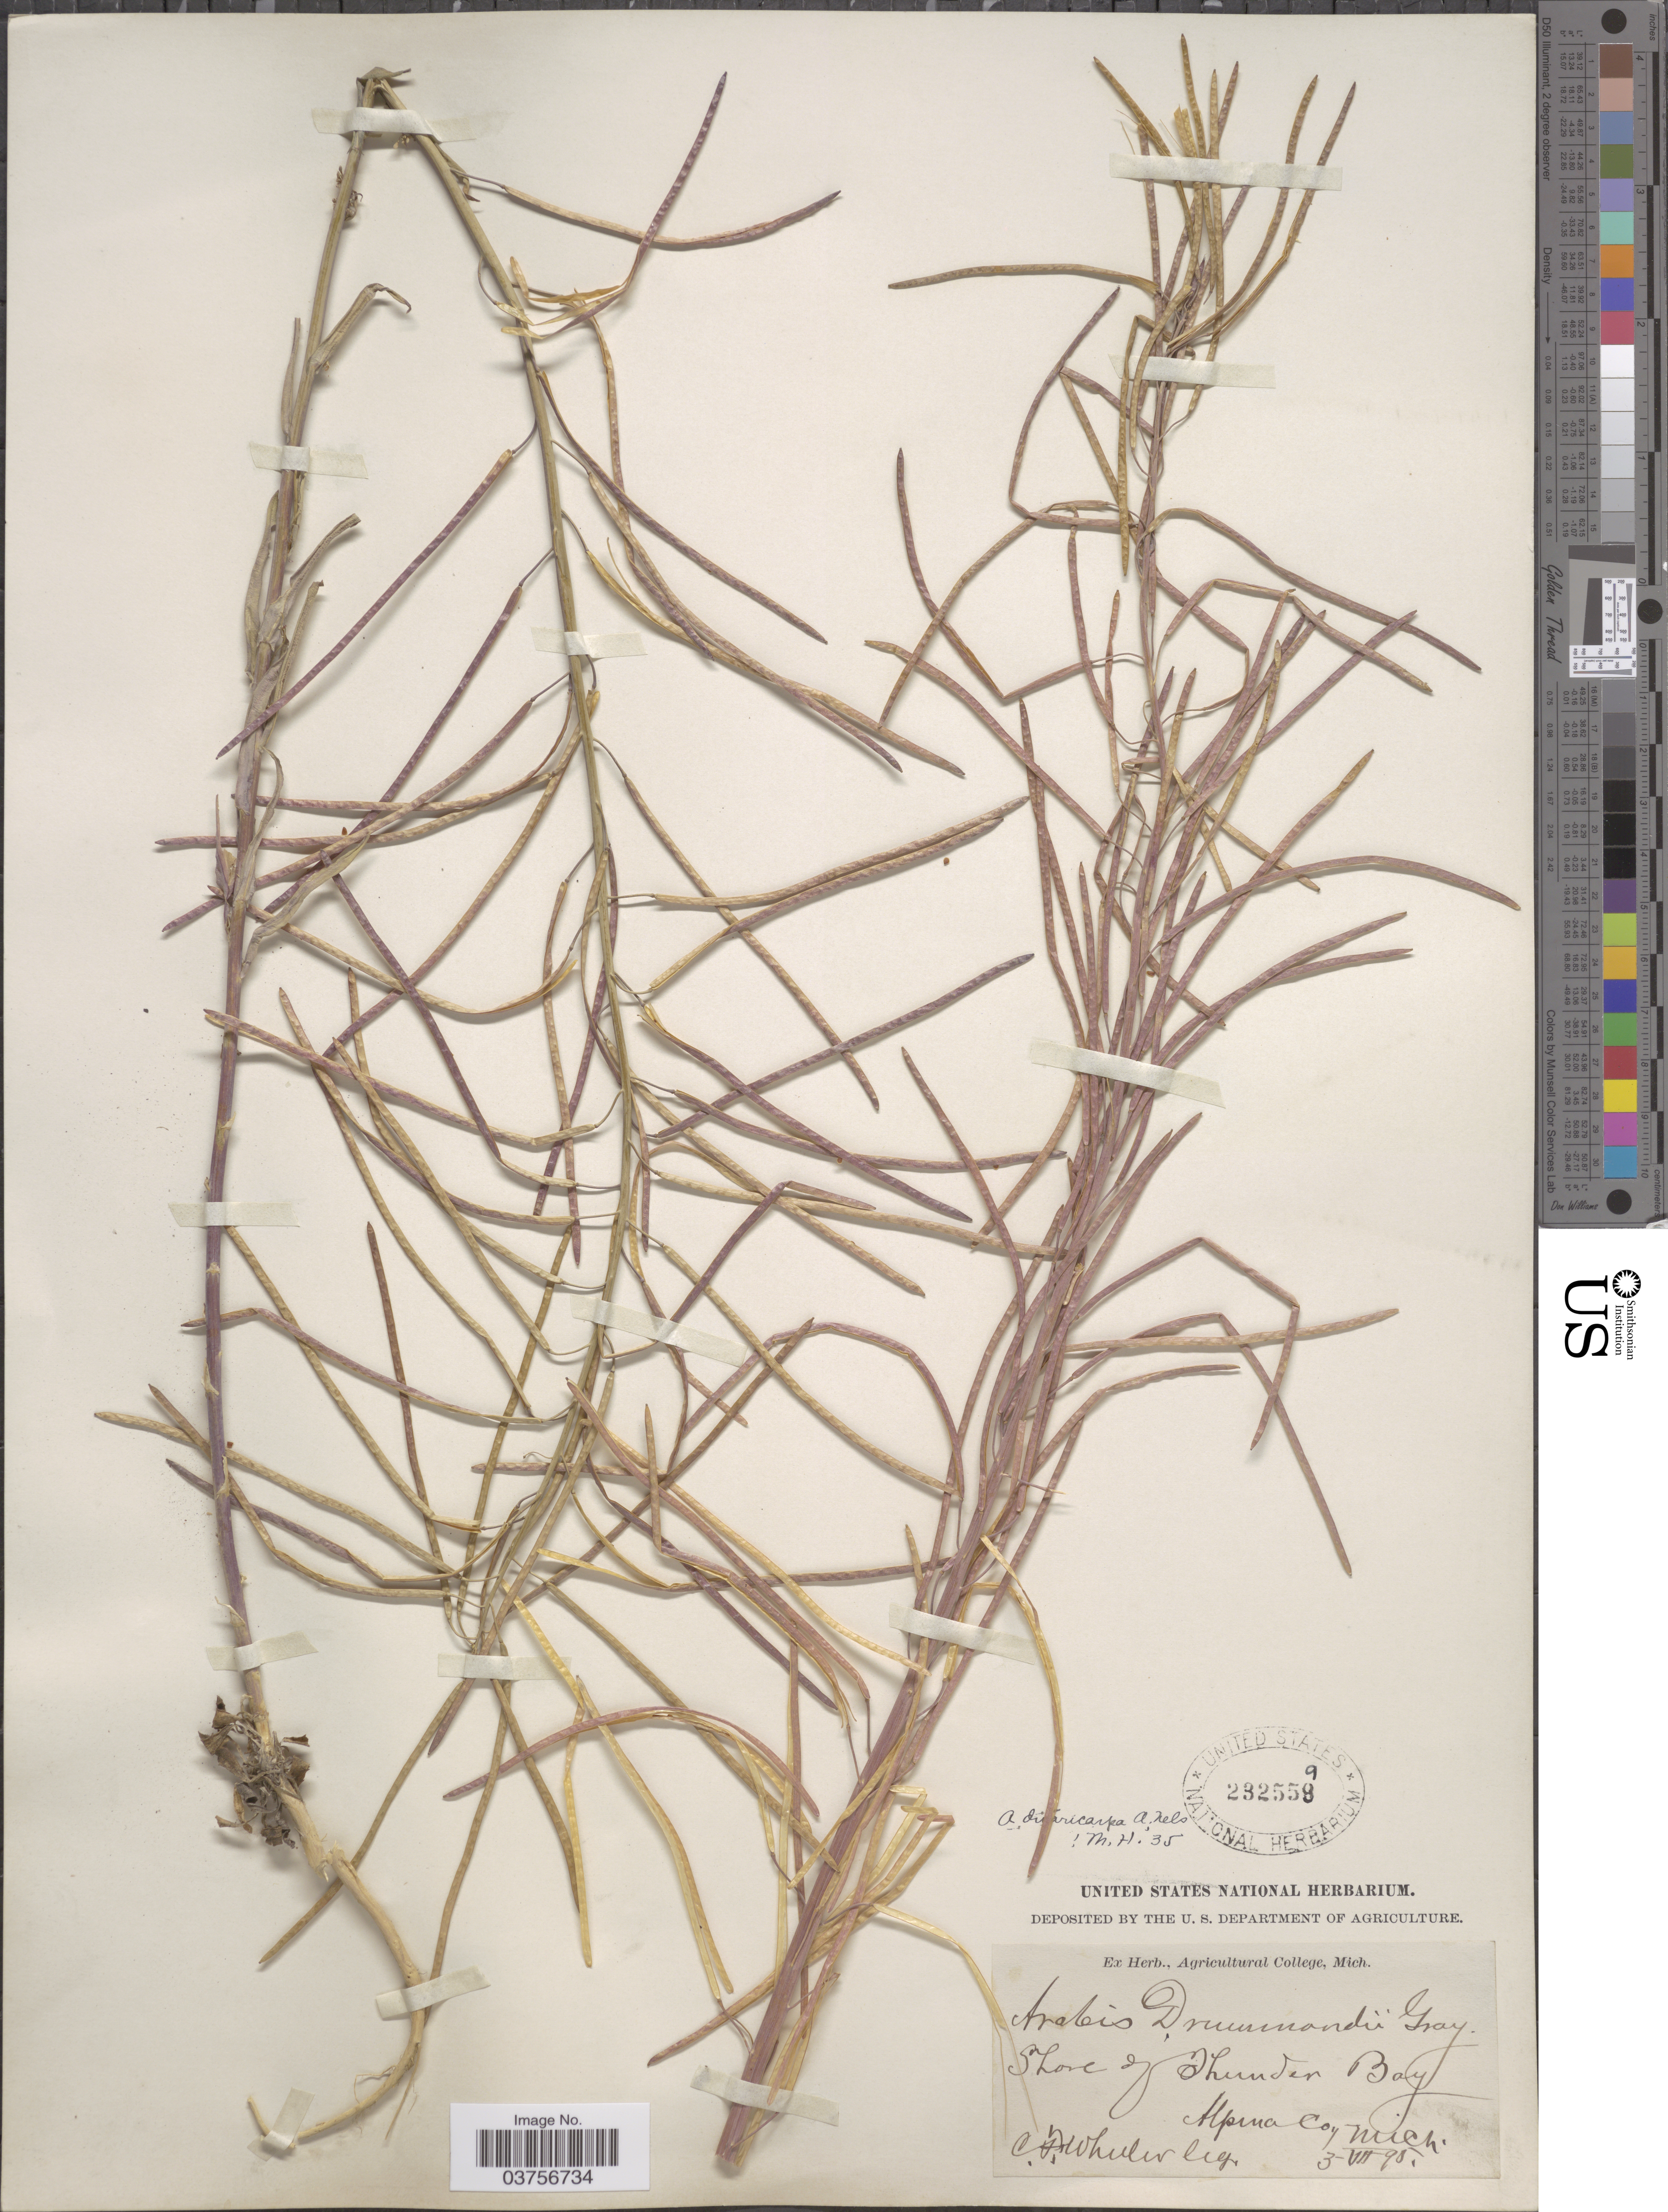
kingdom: Plantae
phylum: Tracheophyta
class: Magnoliopsida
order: Brassicales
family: Brassicaceae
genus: Arabis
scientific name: Arabis divaricarpa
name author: A. Nelson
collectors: C. Wheeler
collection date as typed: Transcribed d/m/y: 3/7/95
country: United States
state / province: Michigan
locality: Shore of Thunder Bay. Alpina Co.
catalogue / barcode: US 232559